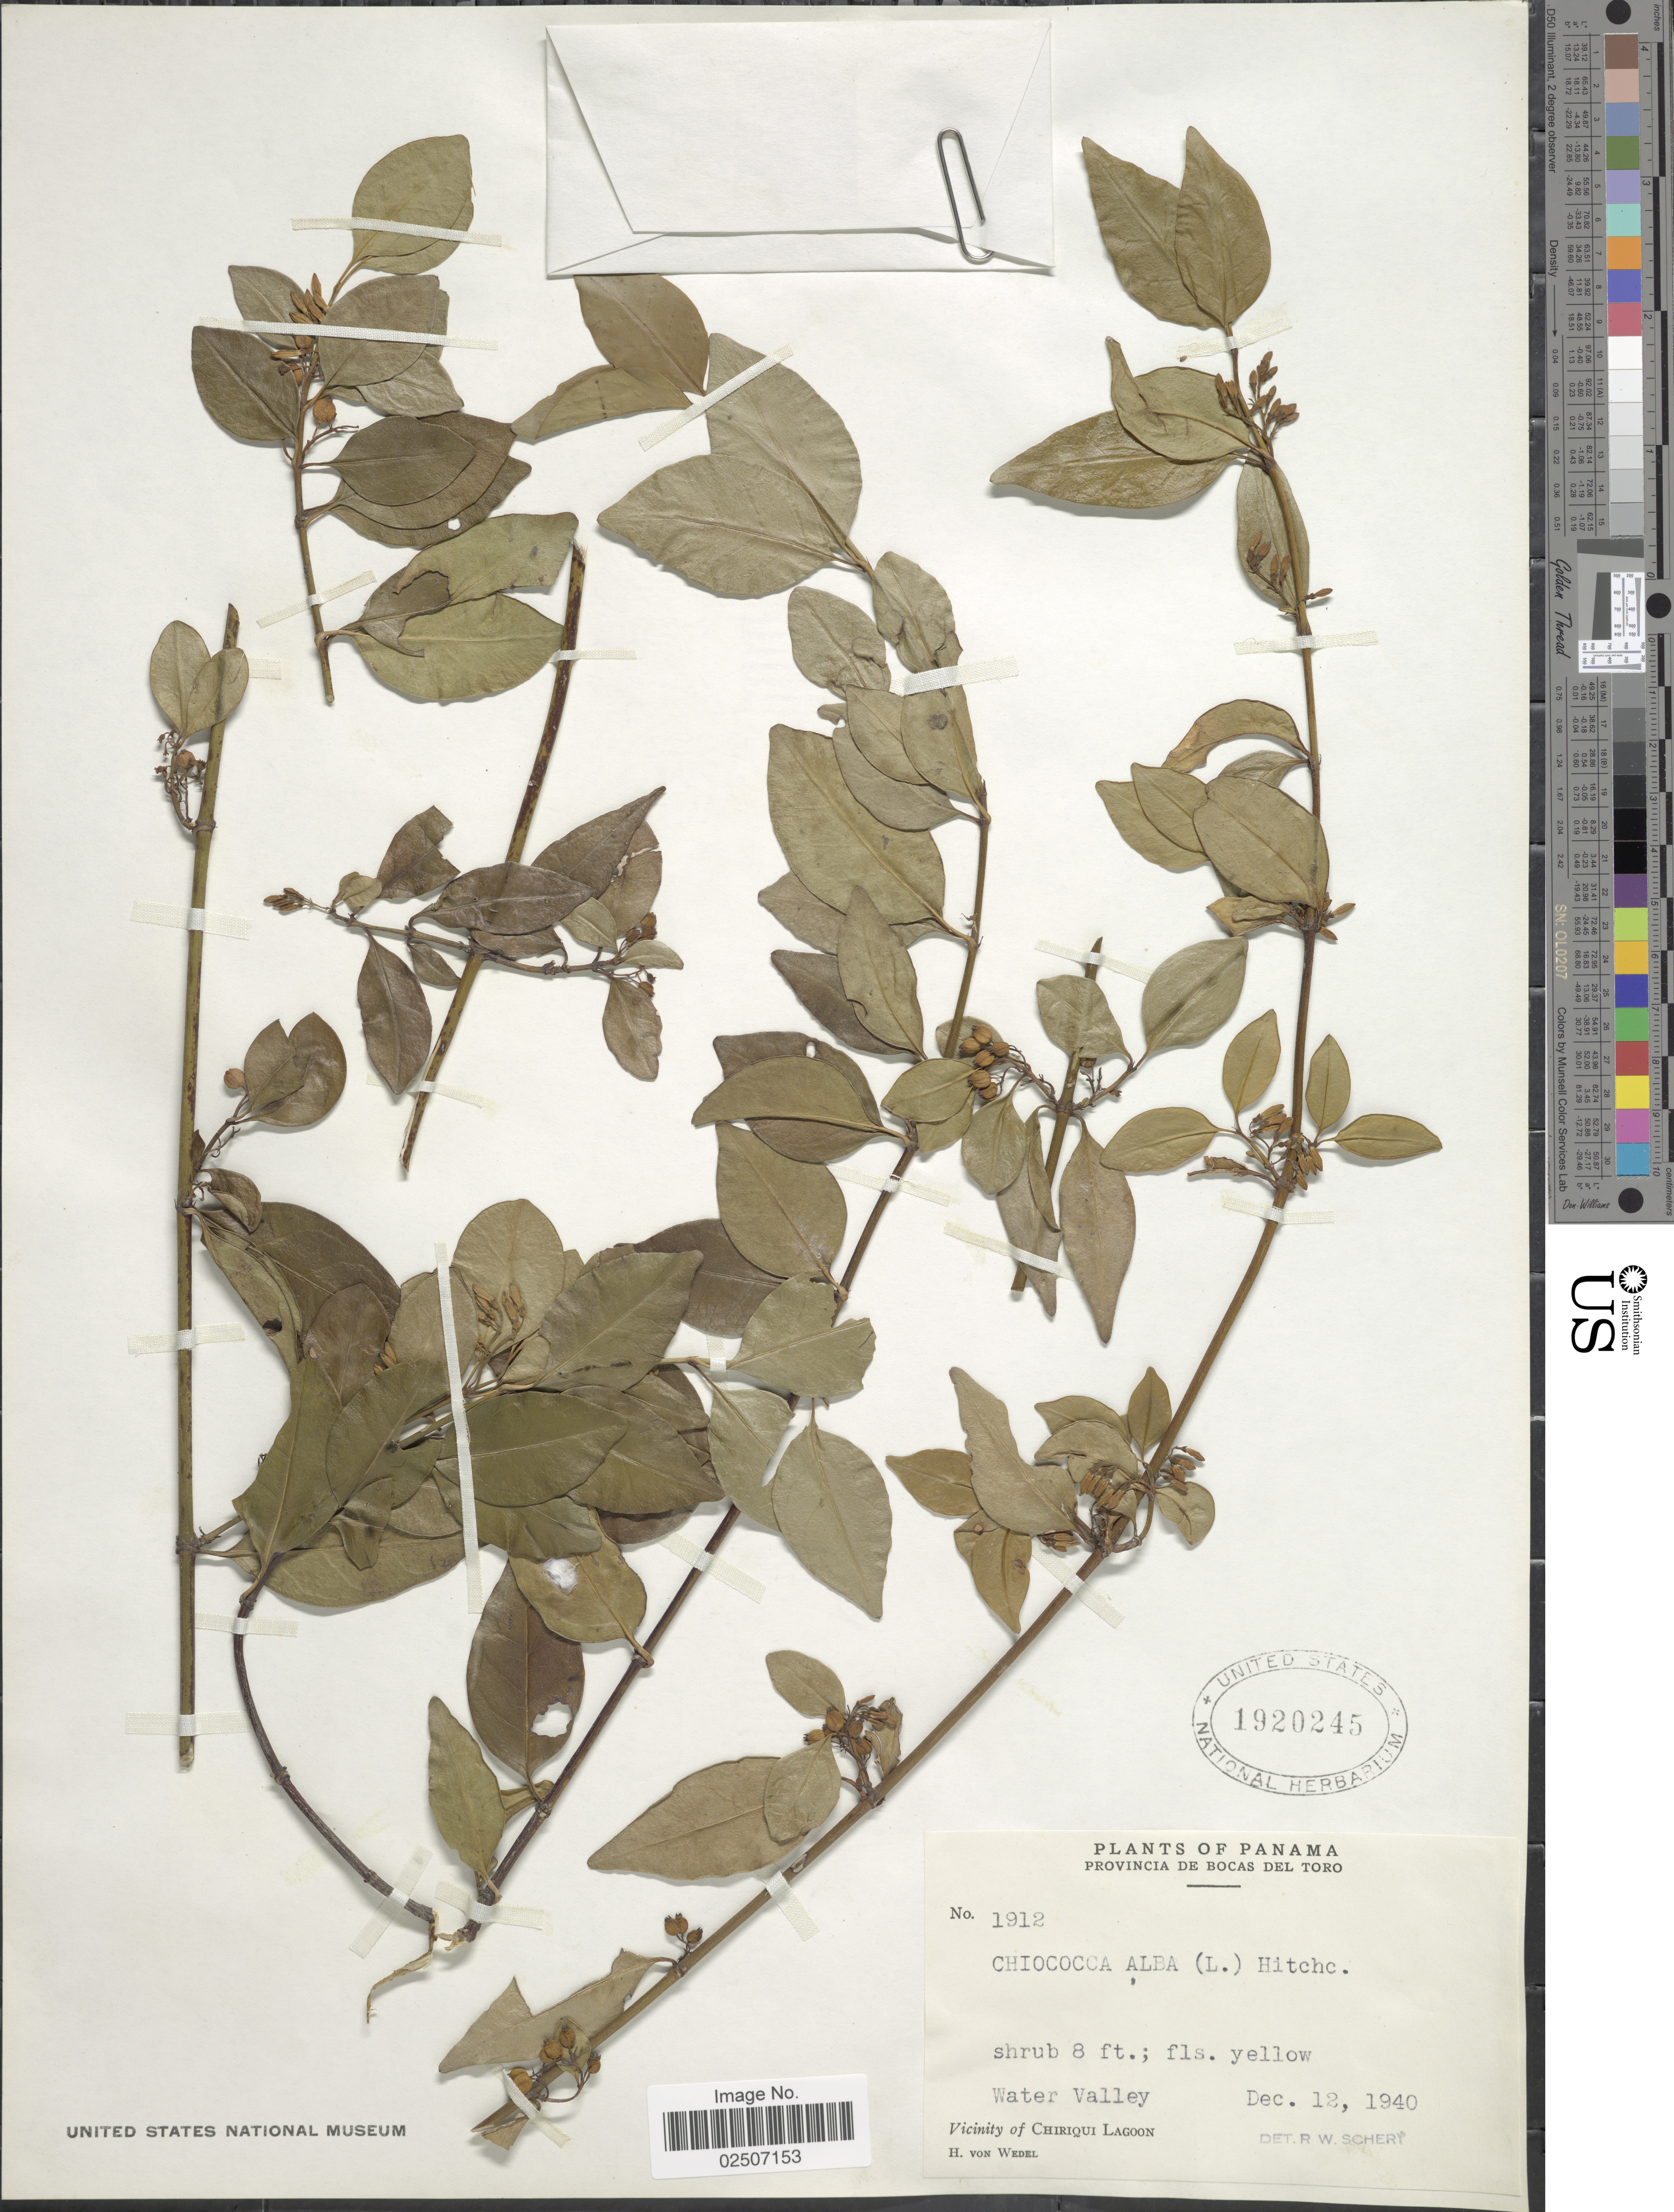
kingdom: Plantae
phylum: Tracheophyta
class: Magnoliopsida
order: Gentianales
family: Rubiaceae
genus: Chiococca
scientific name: Chiococca alba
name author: (L.) Hitchc.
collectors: H. von Wedel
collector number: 1912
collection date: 1940-12-12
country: Panama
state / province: Bocas del Toro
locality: Provincia de Bocas del Toro. Water Valley. Vicinity of Chiriqui Lagoon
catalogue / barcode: US 1920245